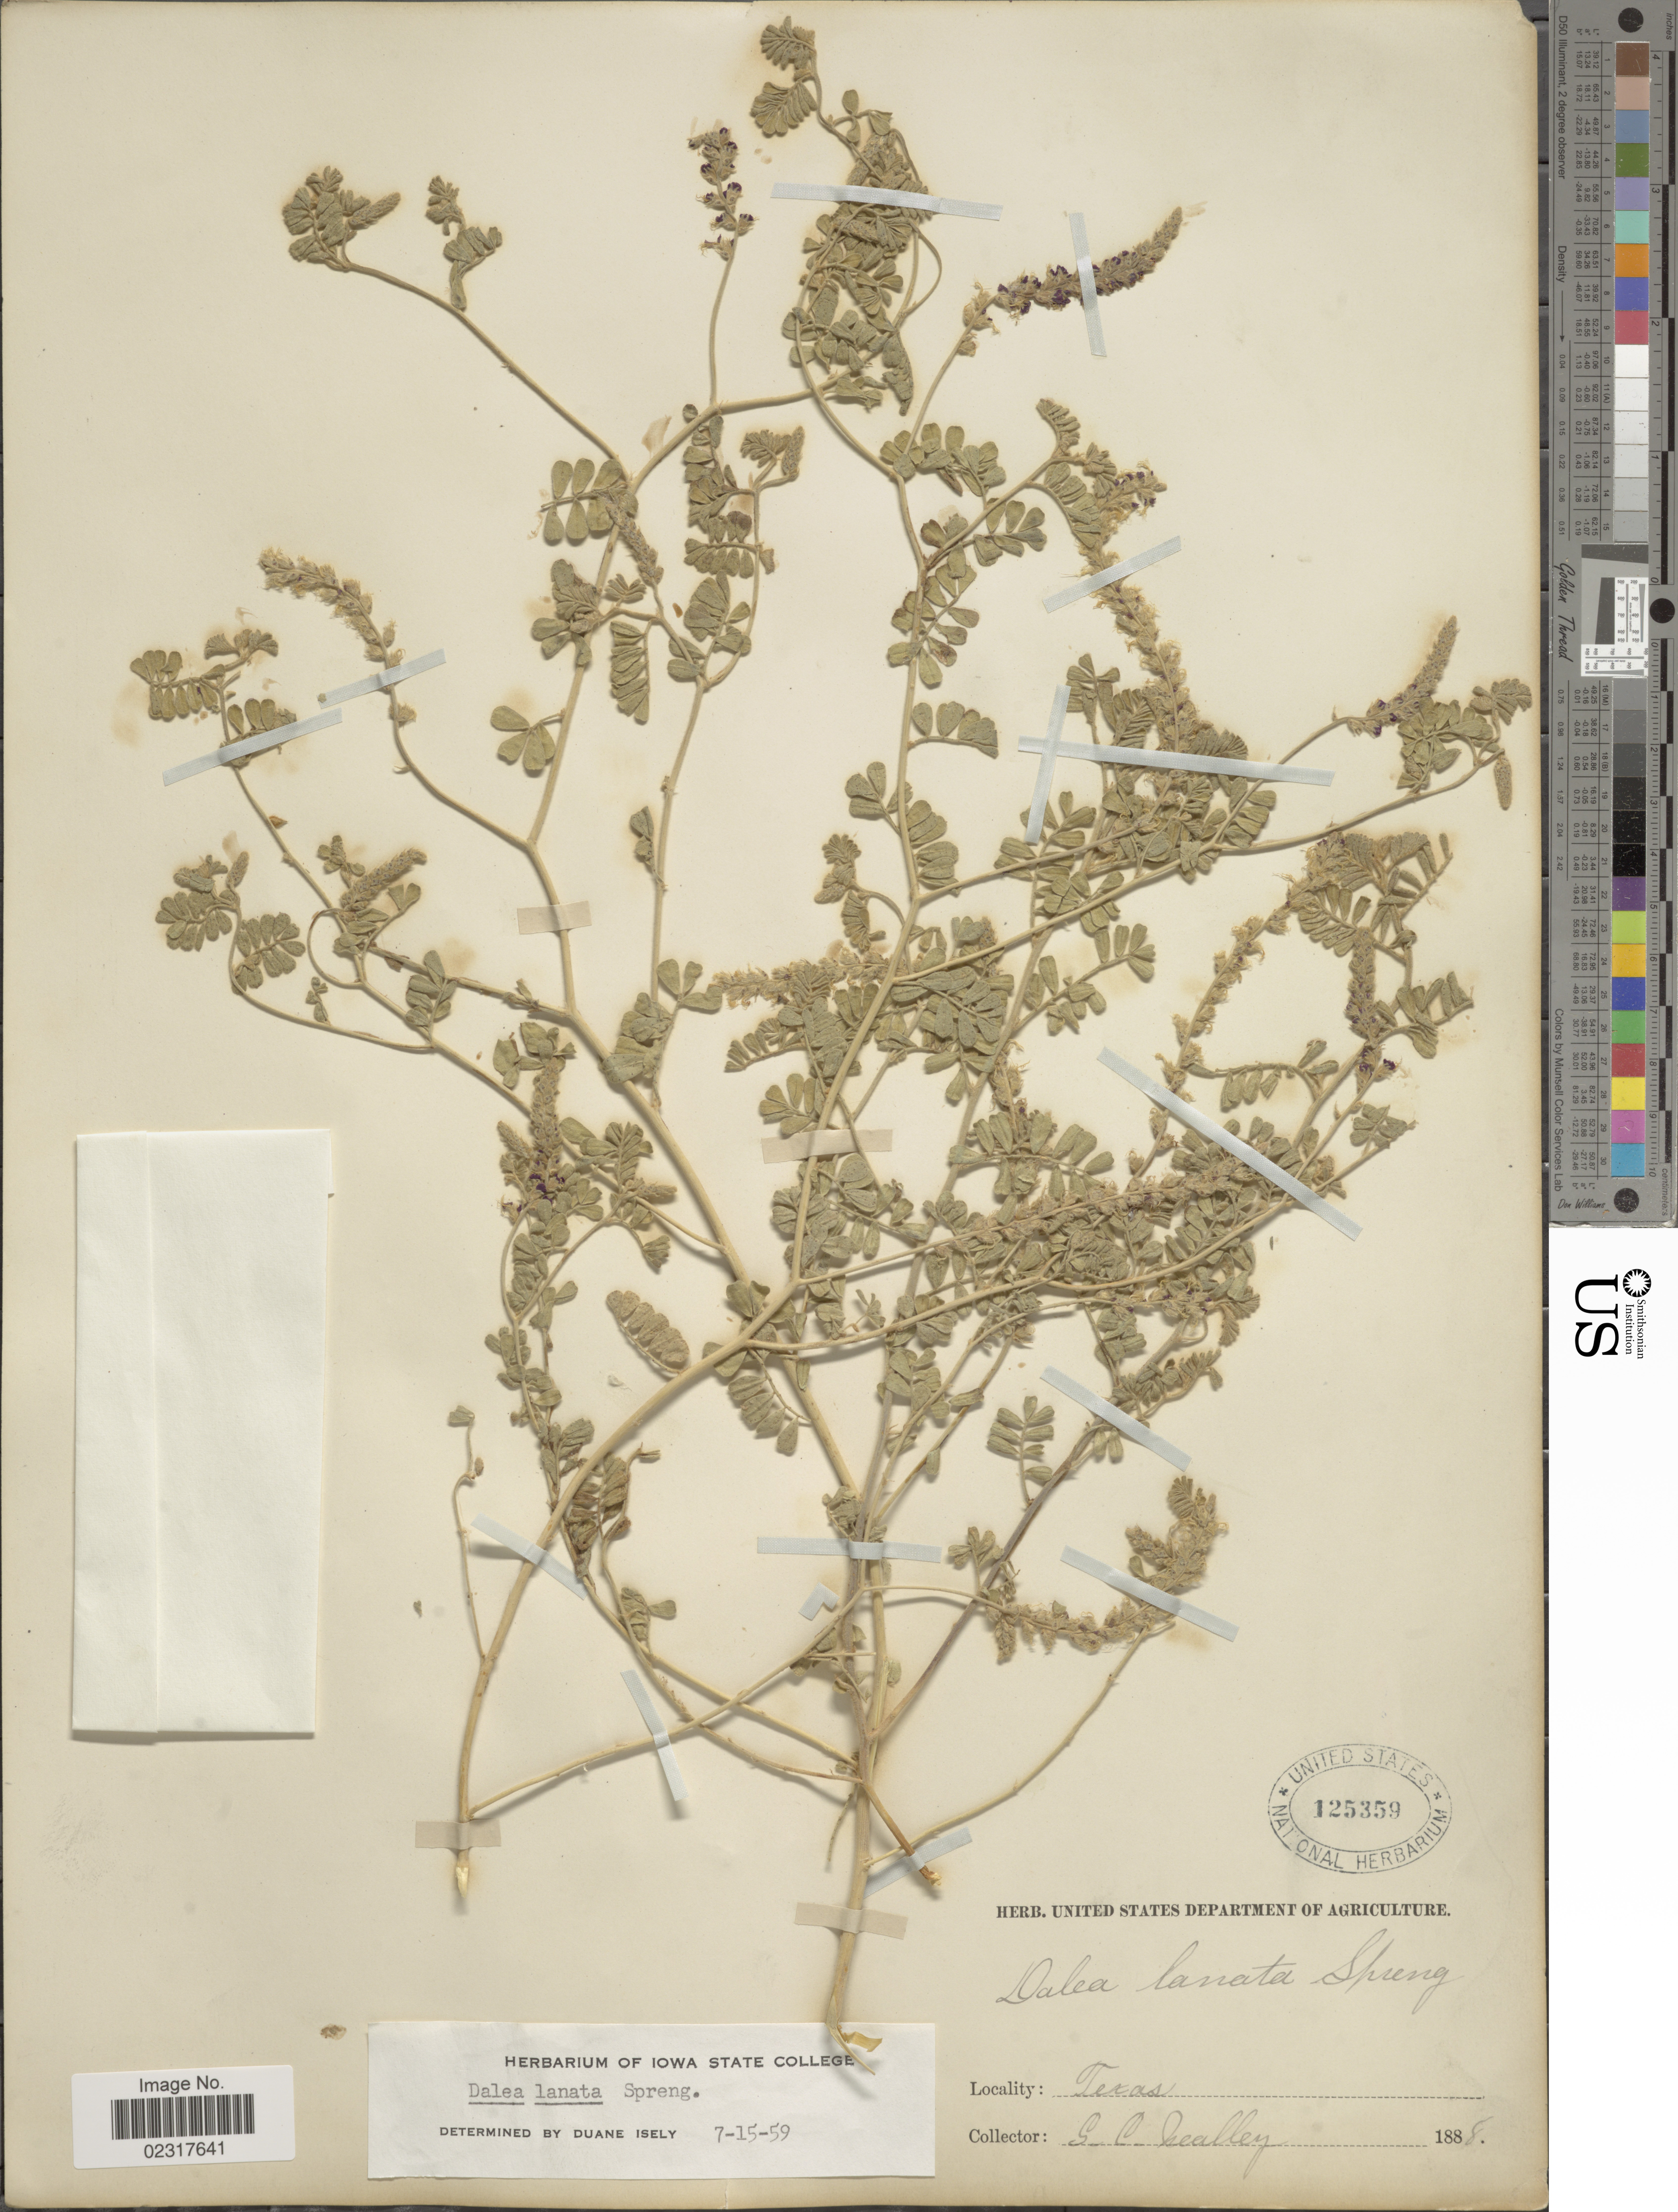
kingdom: Plantae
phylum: Tracheophyta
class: Magnoliopsida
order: Fabales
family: Fabaceae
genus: Dalea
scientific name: Dalea lanata var. lanata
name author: Spreng.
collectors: G. C. Nealley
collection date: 1888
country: United States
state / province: Texas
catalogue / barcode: US 125359